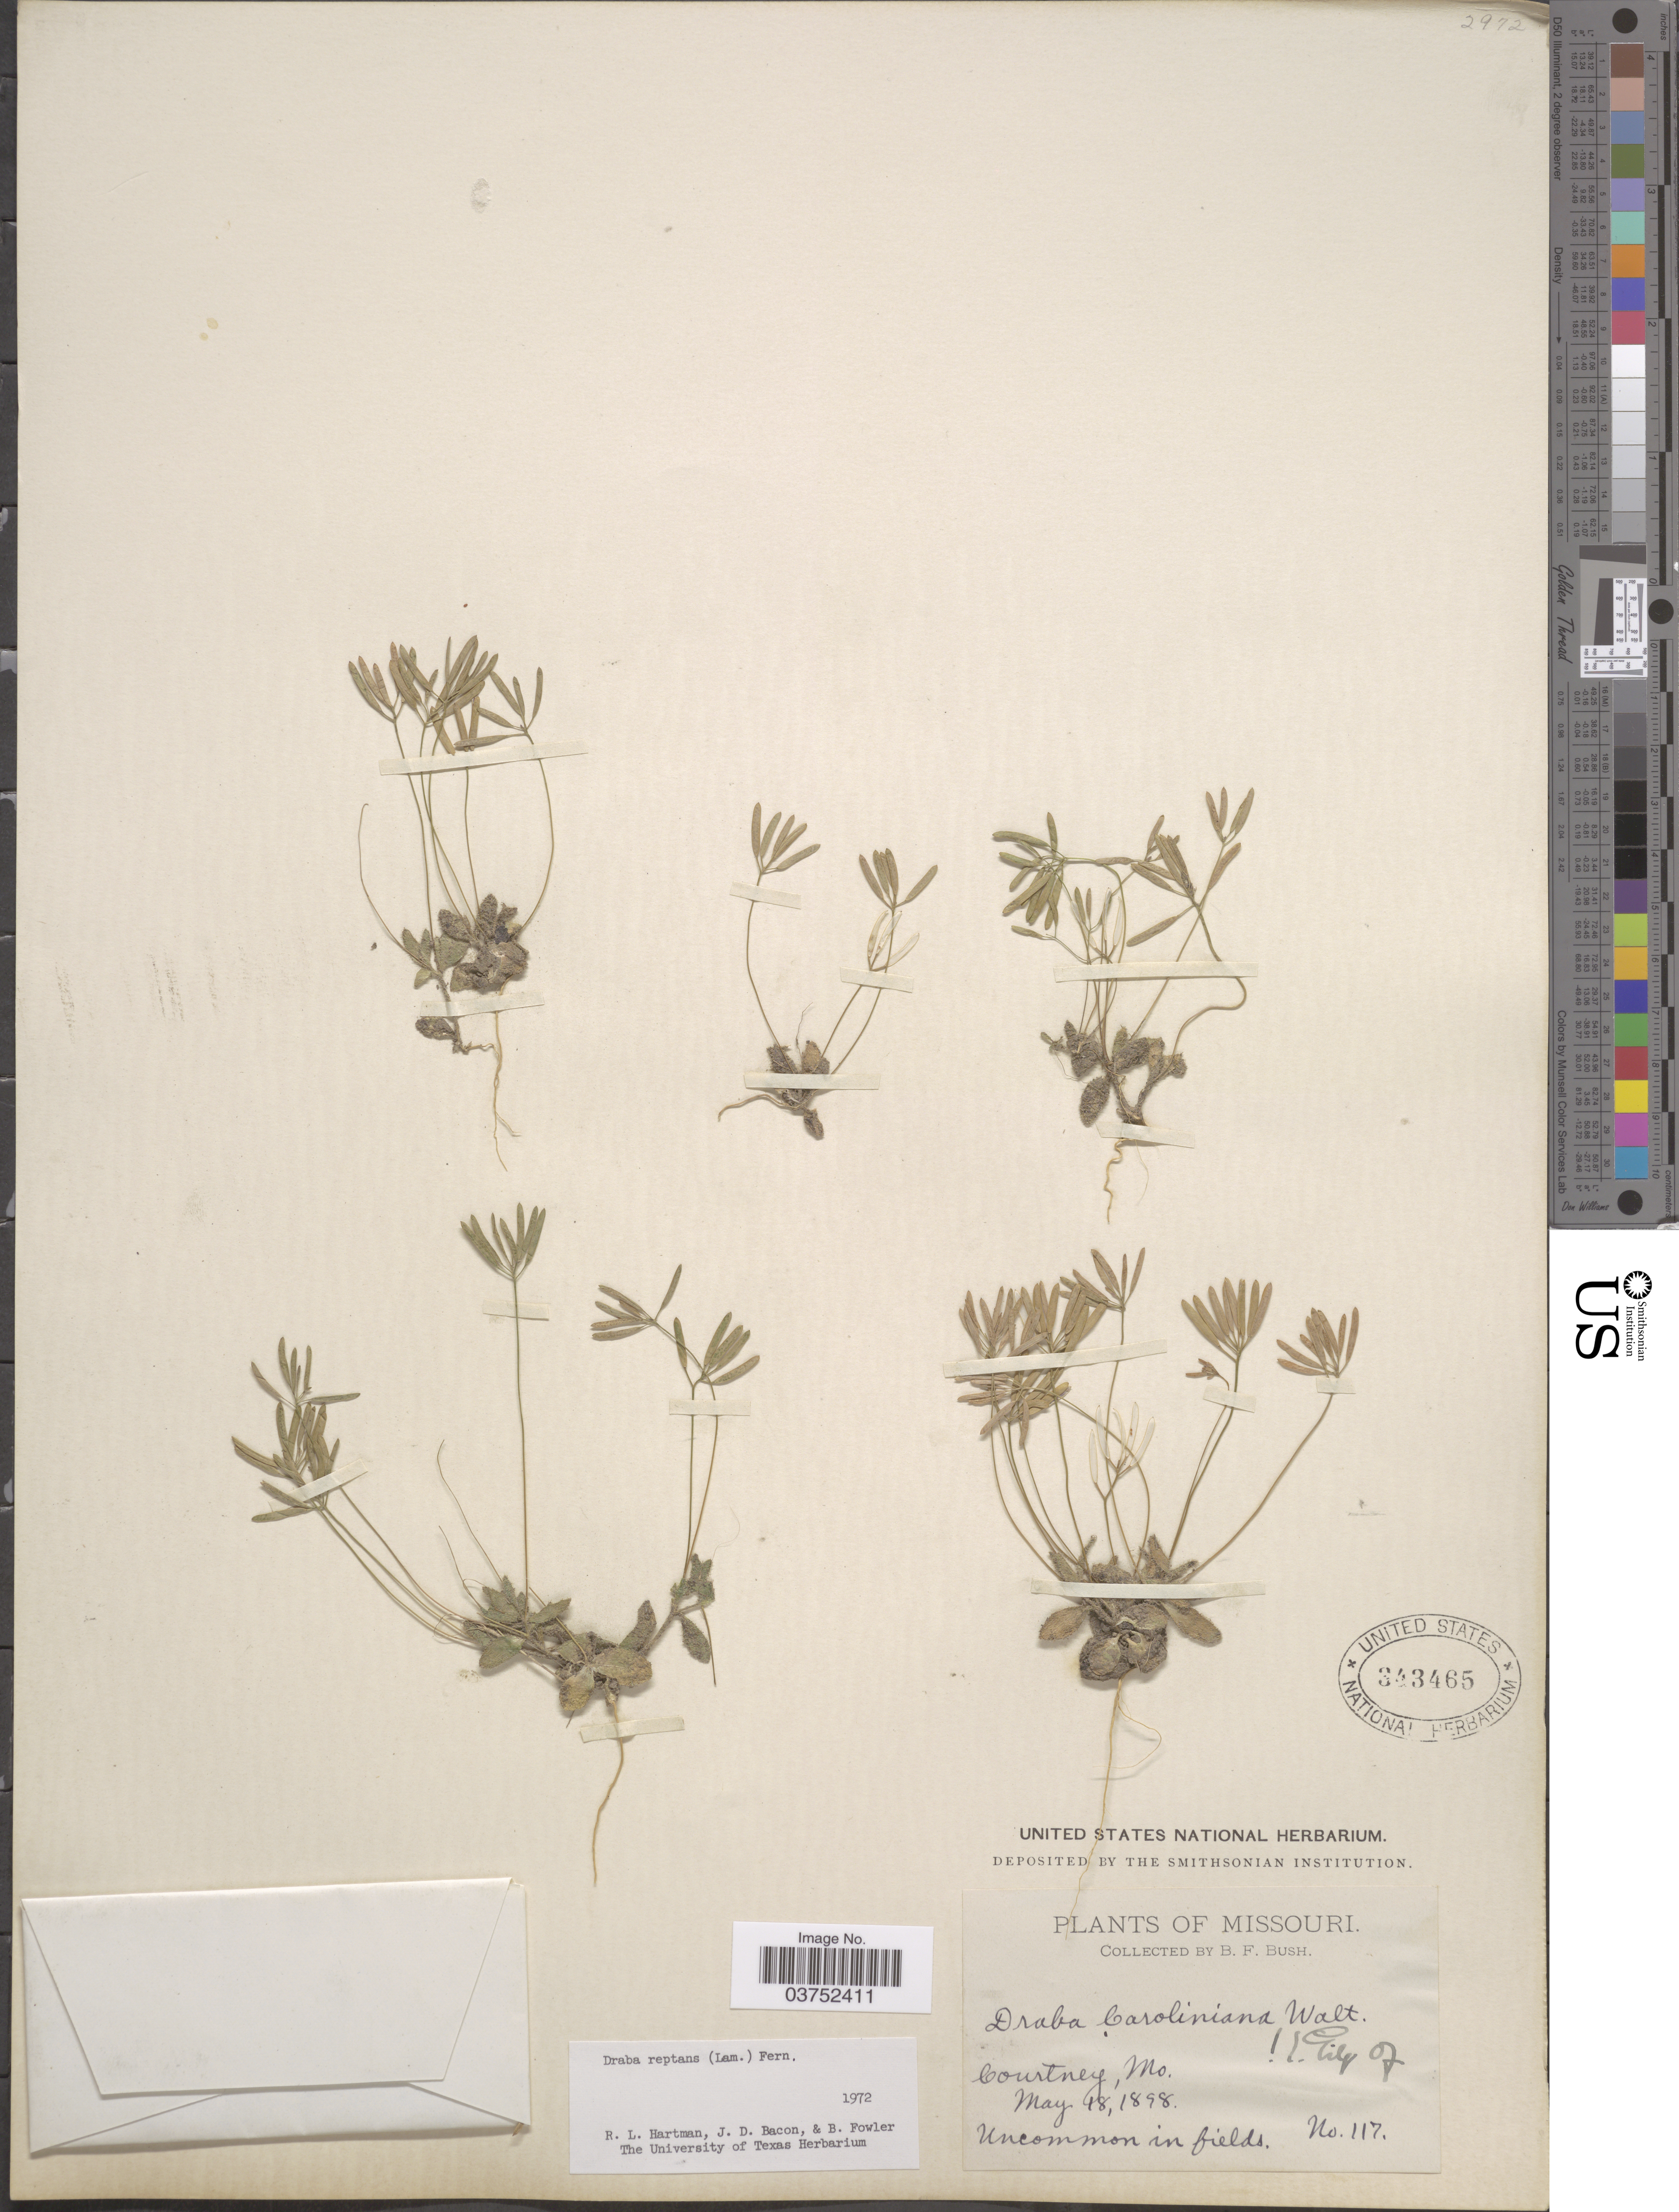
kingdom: Plantae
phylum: Tracheophyta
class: Magnoliopsida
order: Brassicales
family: Brassicaceae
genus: Draba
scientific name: Draba reptans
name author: (Lam.) Fernald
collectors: B. F. Bush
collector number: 117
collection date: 1898-05-18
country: United States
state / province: Missouri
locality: Courtney.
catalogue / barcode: US 343465